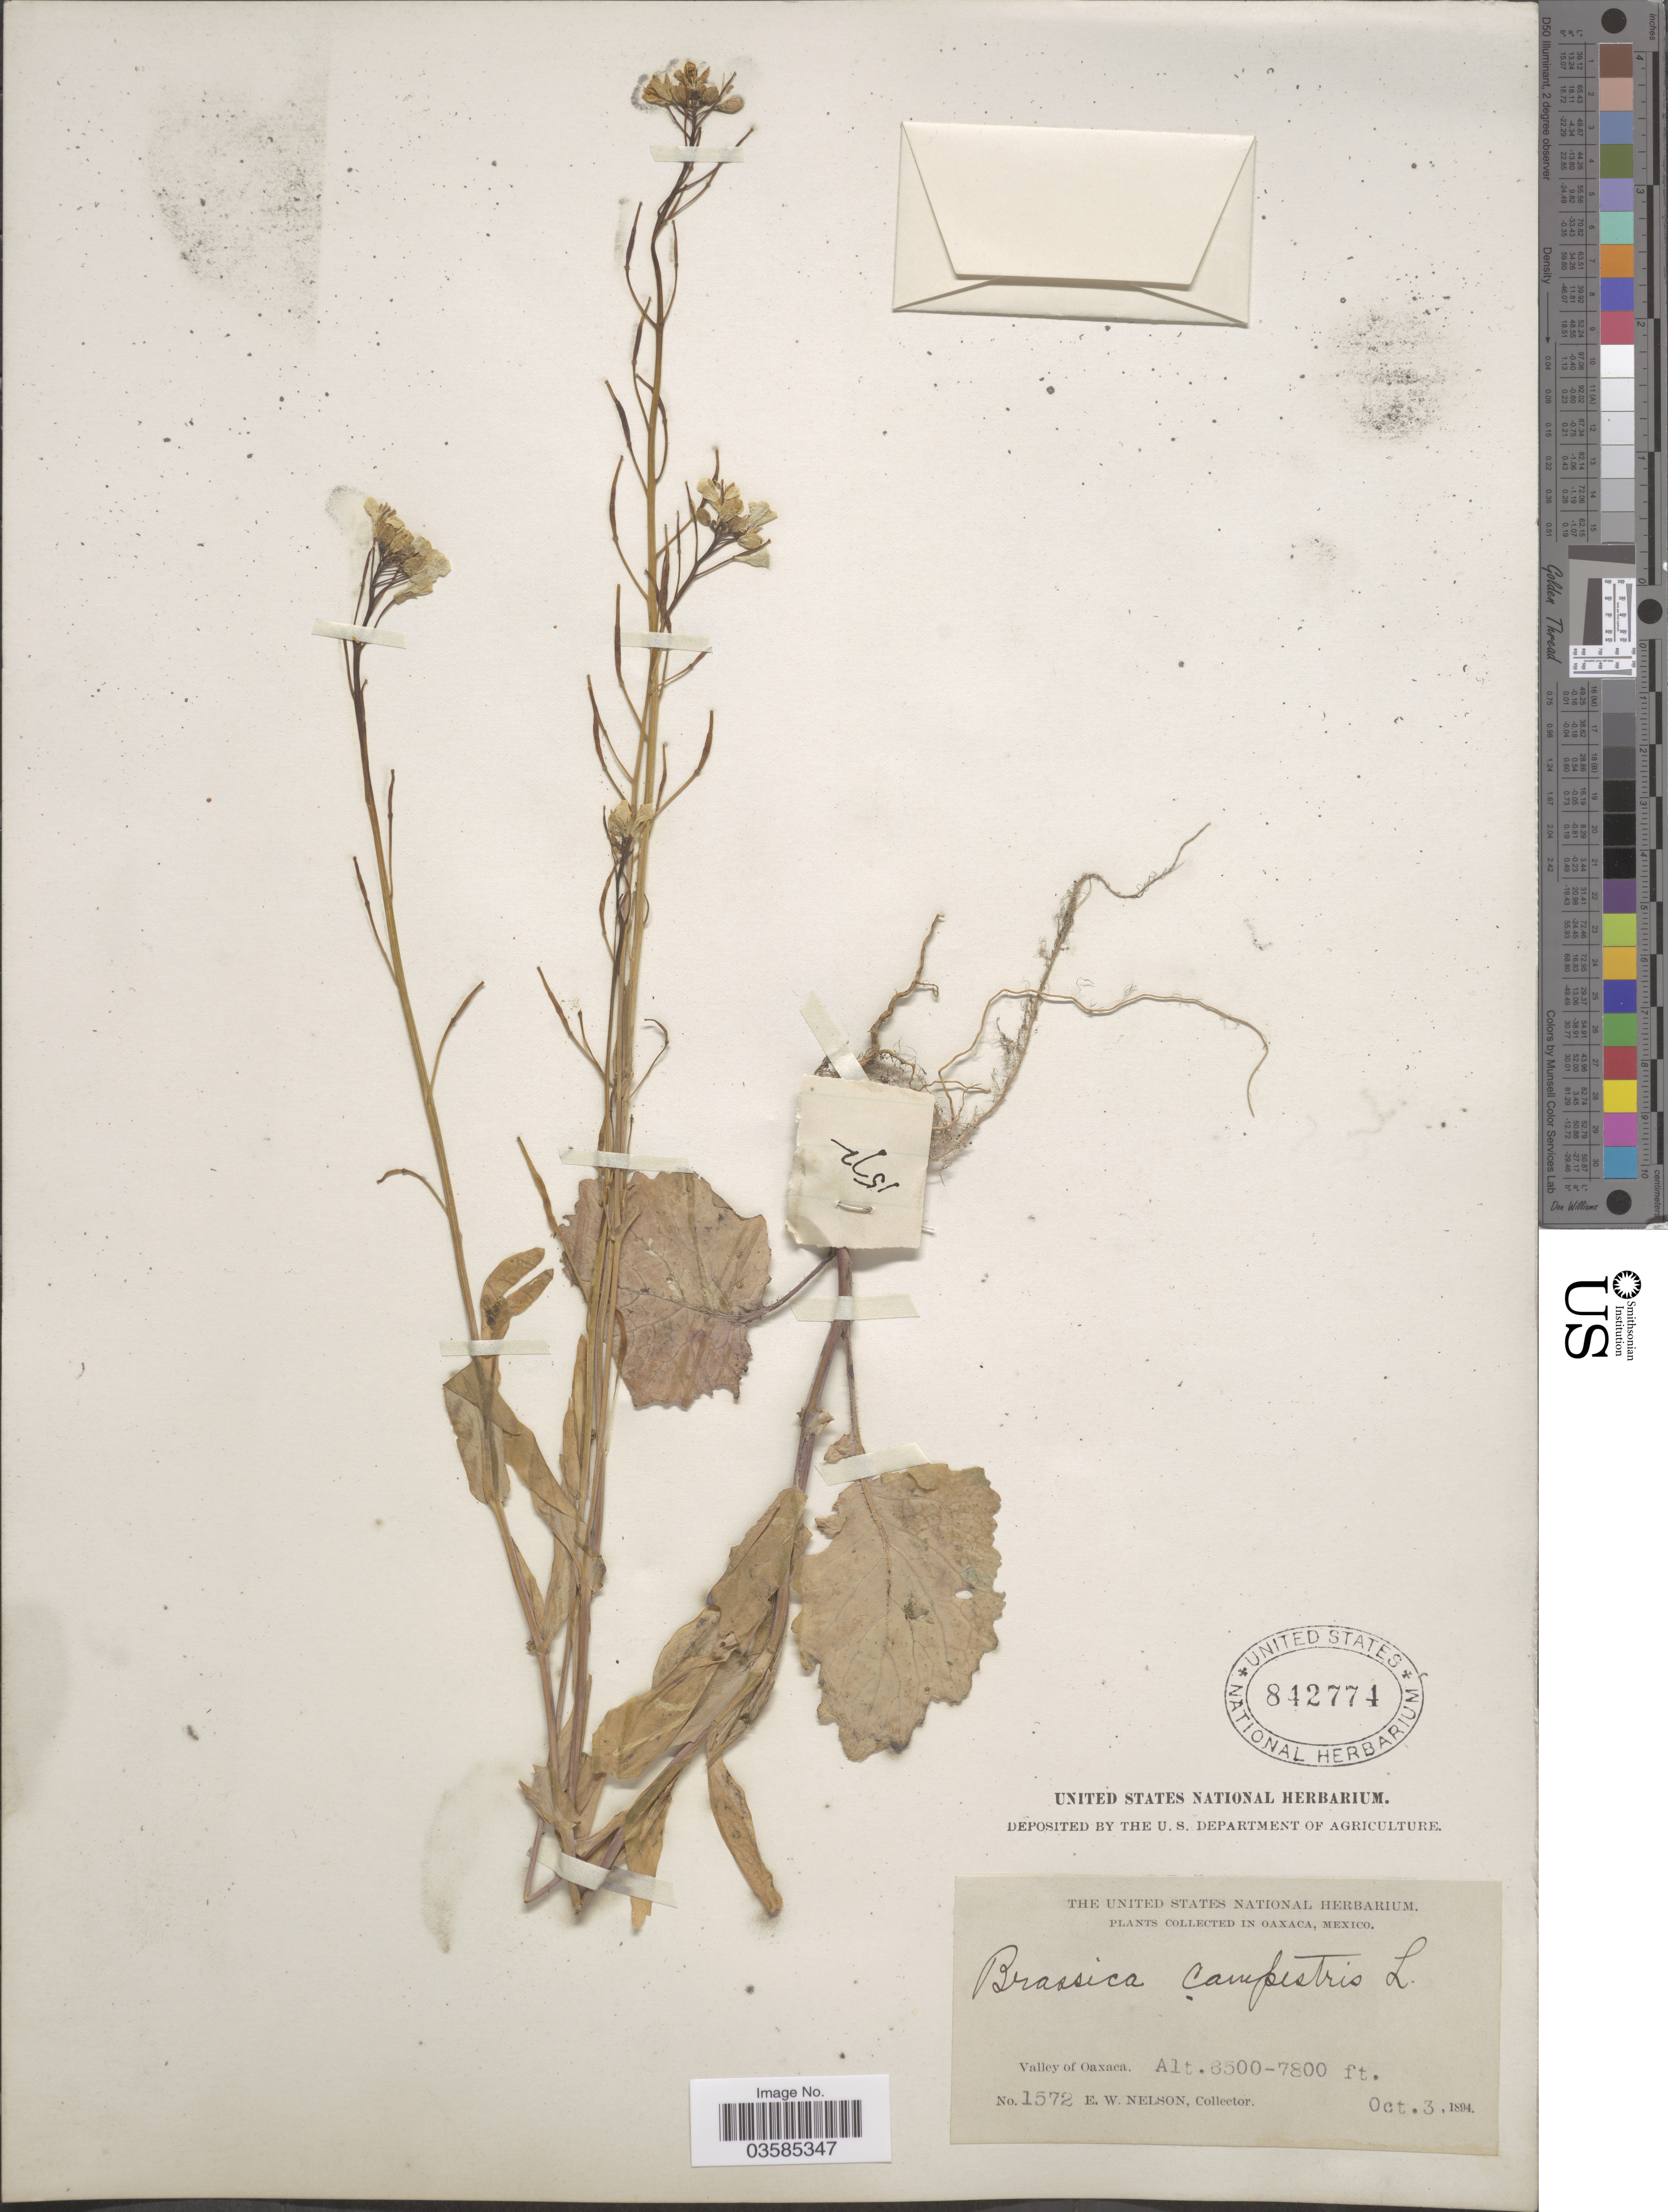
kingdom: Plantae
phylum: Tracheophyta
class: Magnoliopsida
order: Brassicales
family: Brassicaceae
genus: Brassica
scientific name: Brassica campestris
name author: L.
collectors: E. W. Nelson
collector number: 1572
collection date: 1894-10-03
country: Mexico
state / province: Oaxaca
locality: Valley of Oaxaca.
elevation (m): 1981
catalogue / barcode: US 842774